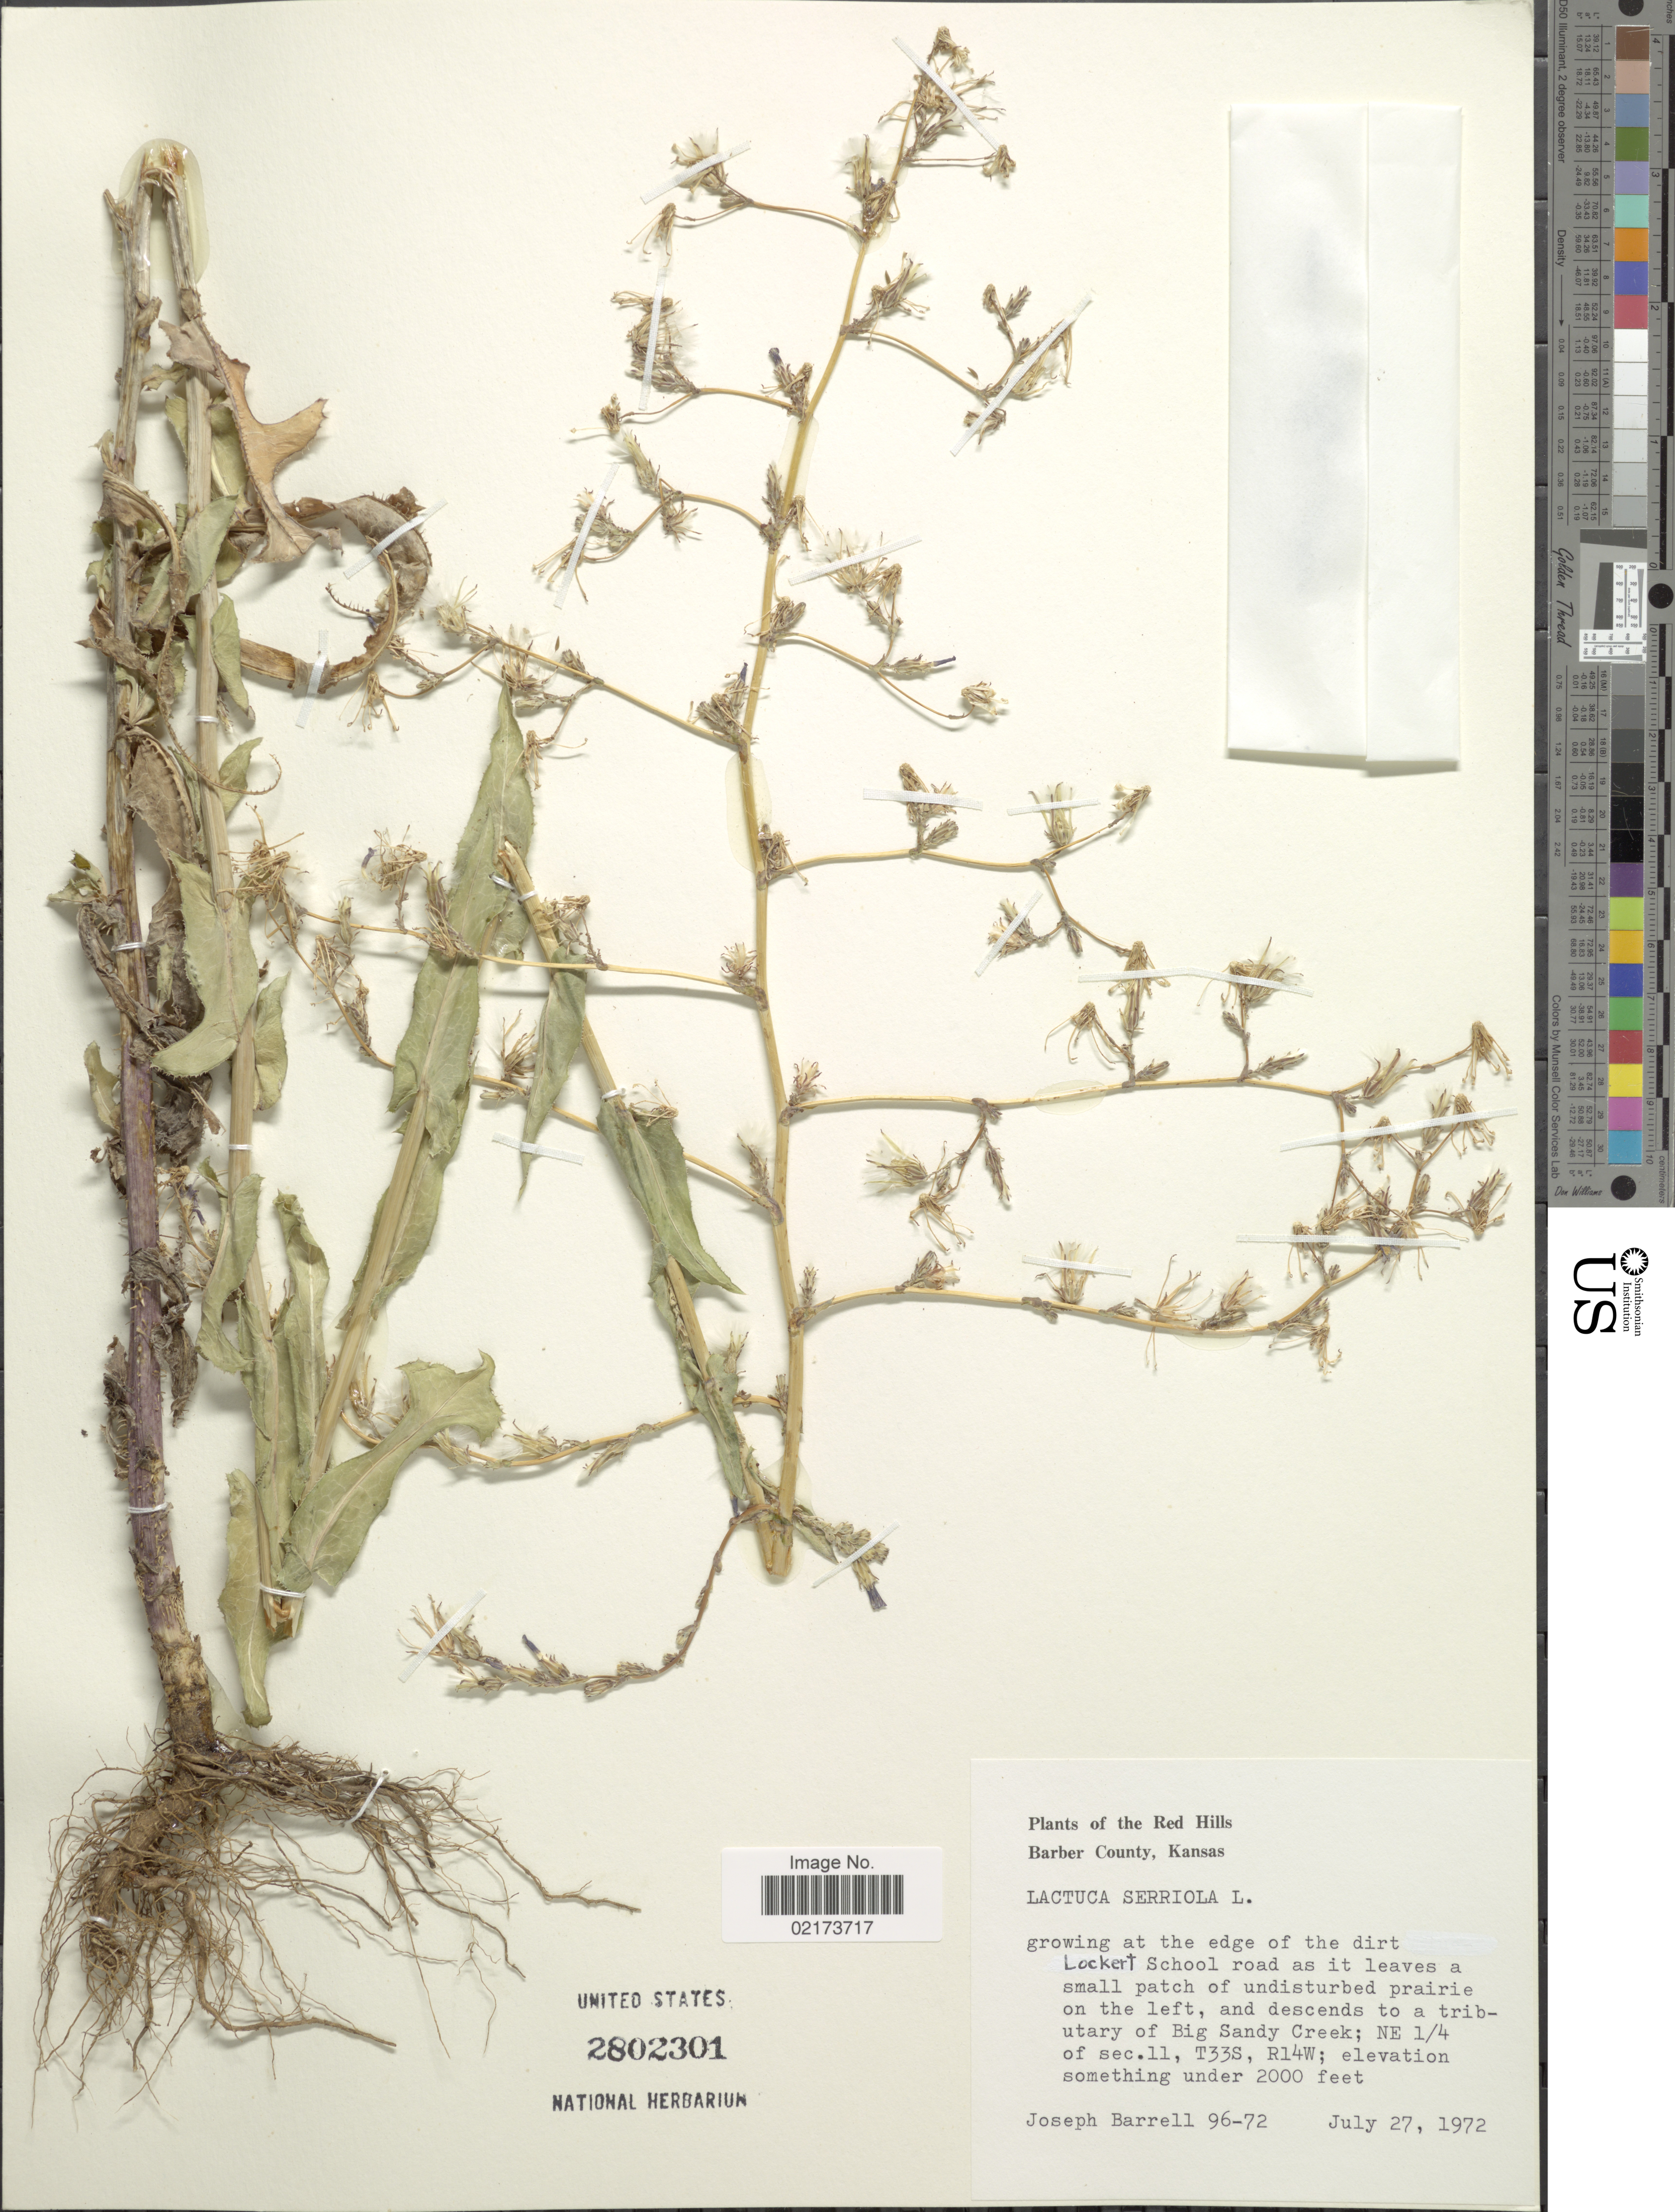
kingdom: Plantae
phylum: Tracheophyta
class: Magnoliopsida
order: Asterales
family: Asteraceae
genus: Lactuca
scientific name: Lactuca serriola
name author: L.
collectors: J. Barrell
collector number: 96-72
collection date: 1972-07-27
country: United States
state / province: Kansas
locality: Red Hills, Barber County, edge of the dirt Lockert School road, tributary of Big Sandy Creek, NE 1/4 of sec. 11, T33S, R14W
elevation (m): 610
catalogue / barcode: US 2802301